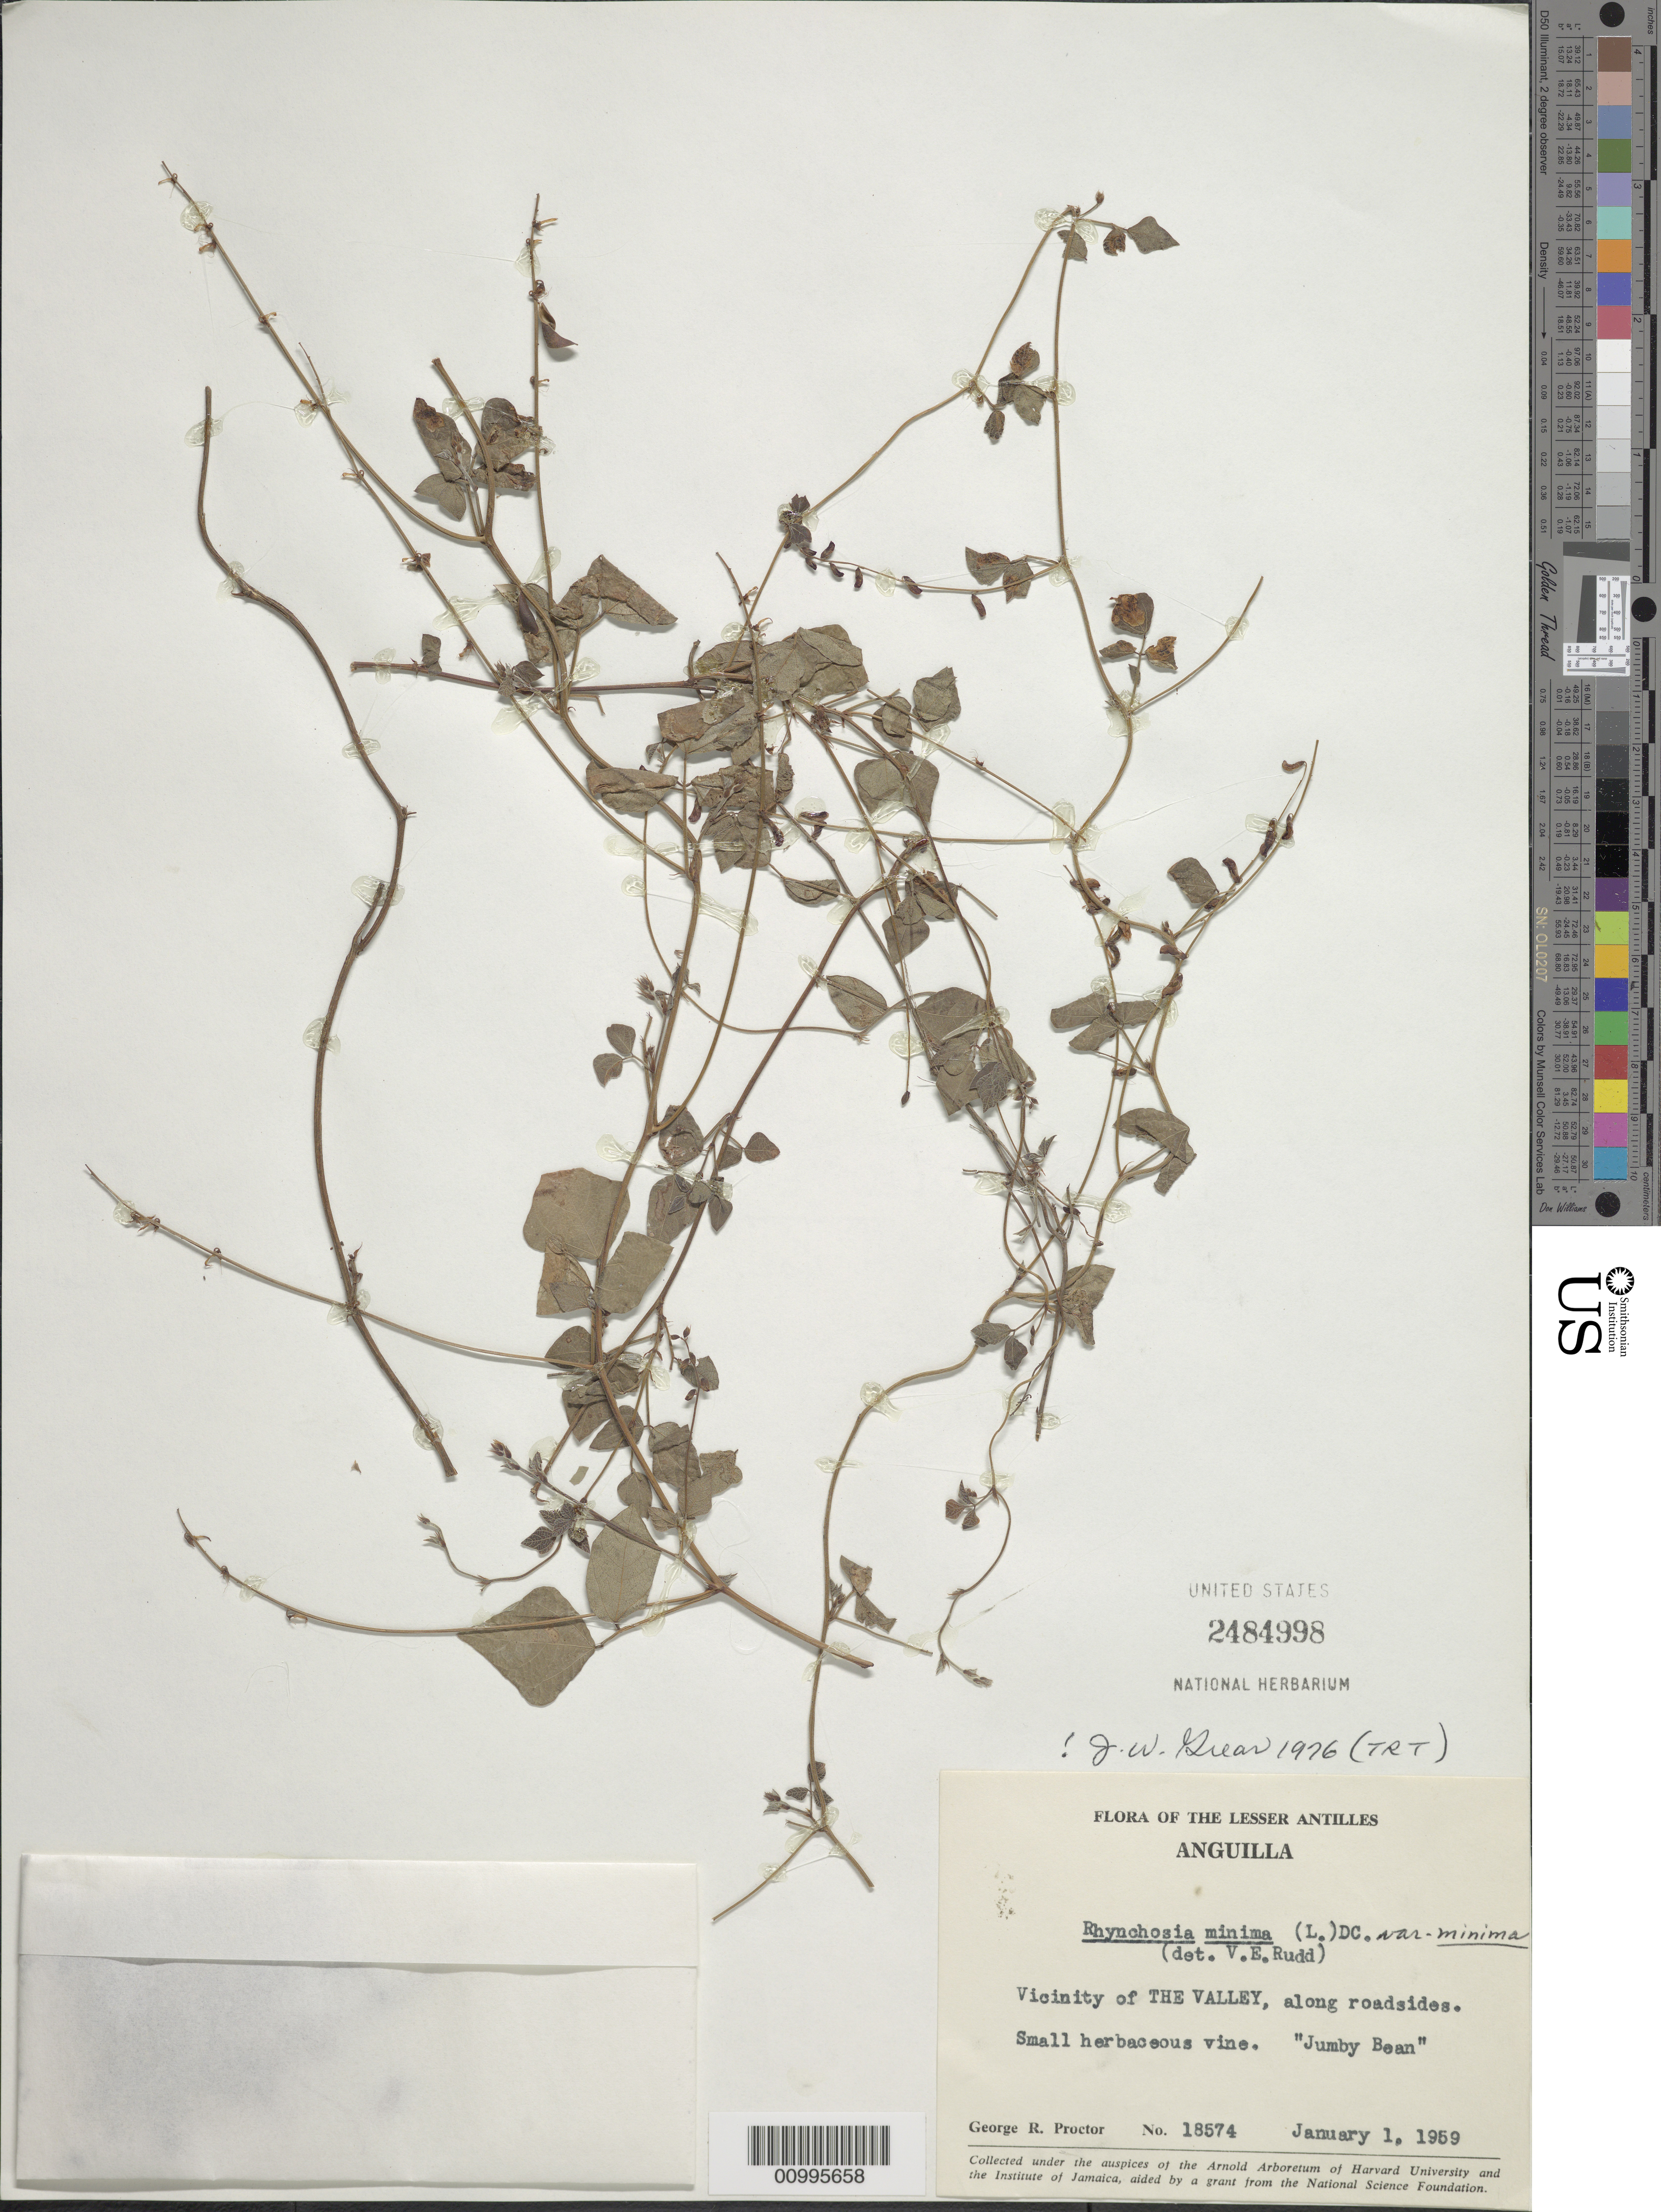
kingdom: Plantae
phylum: Tracheophyta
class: Magnoliopsida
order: Fabales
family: Fabaceae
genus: Rhynchosia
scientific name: Rhynchosia minima var. minima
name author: (L.) DC.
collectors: G. R. Proctor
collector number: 18574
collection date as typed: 01 Jan 1959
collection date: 1959-01-01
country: Anguilla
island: Anguilla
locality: Lesser Antilles. Vicinity of The Valley, along roadsides.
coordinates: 0 N, 0 E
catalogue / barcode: US 2484998